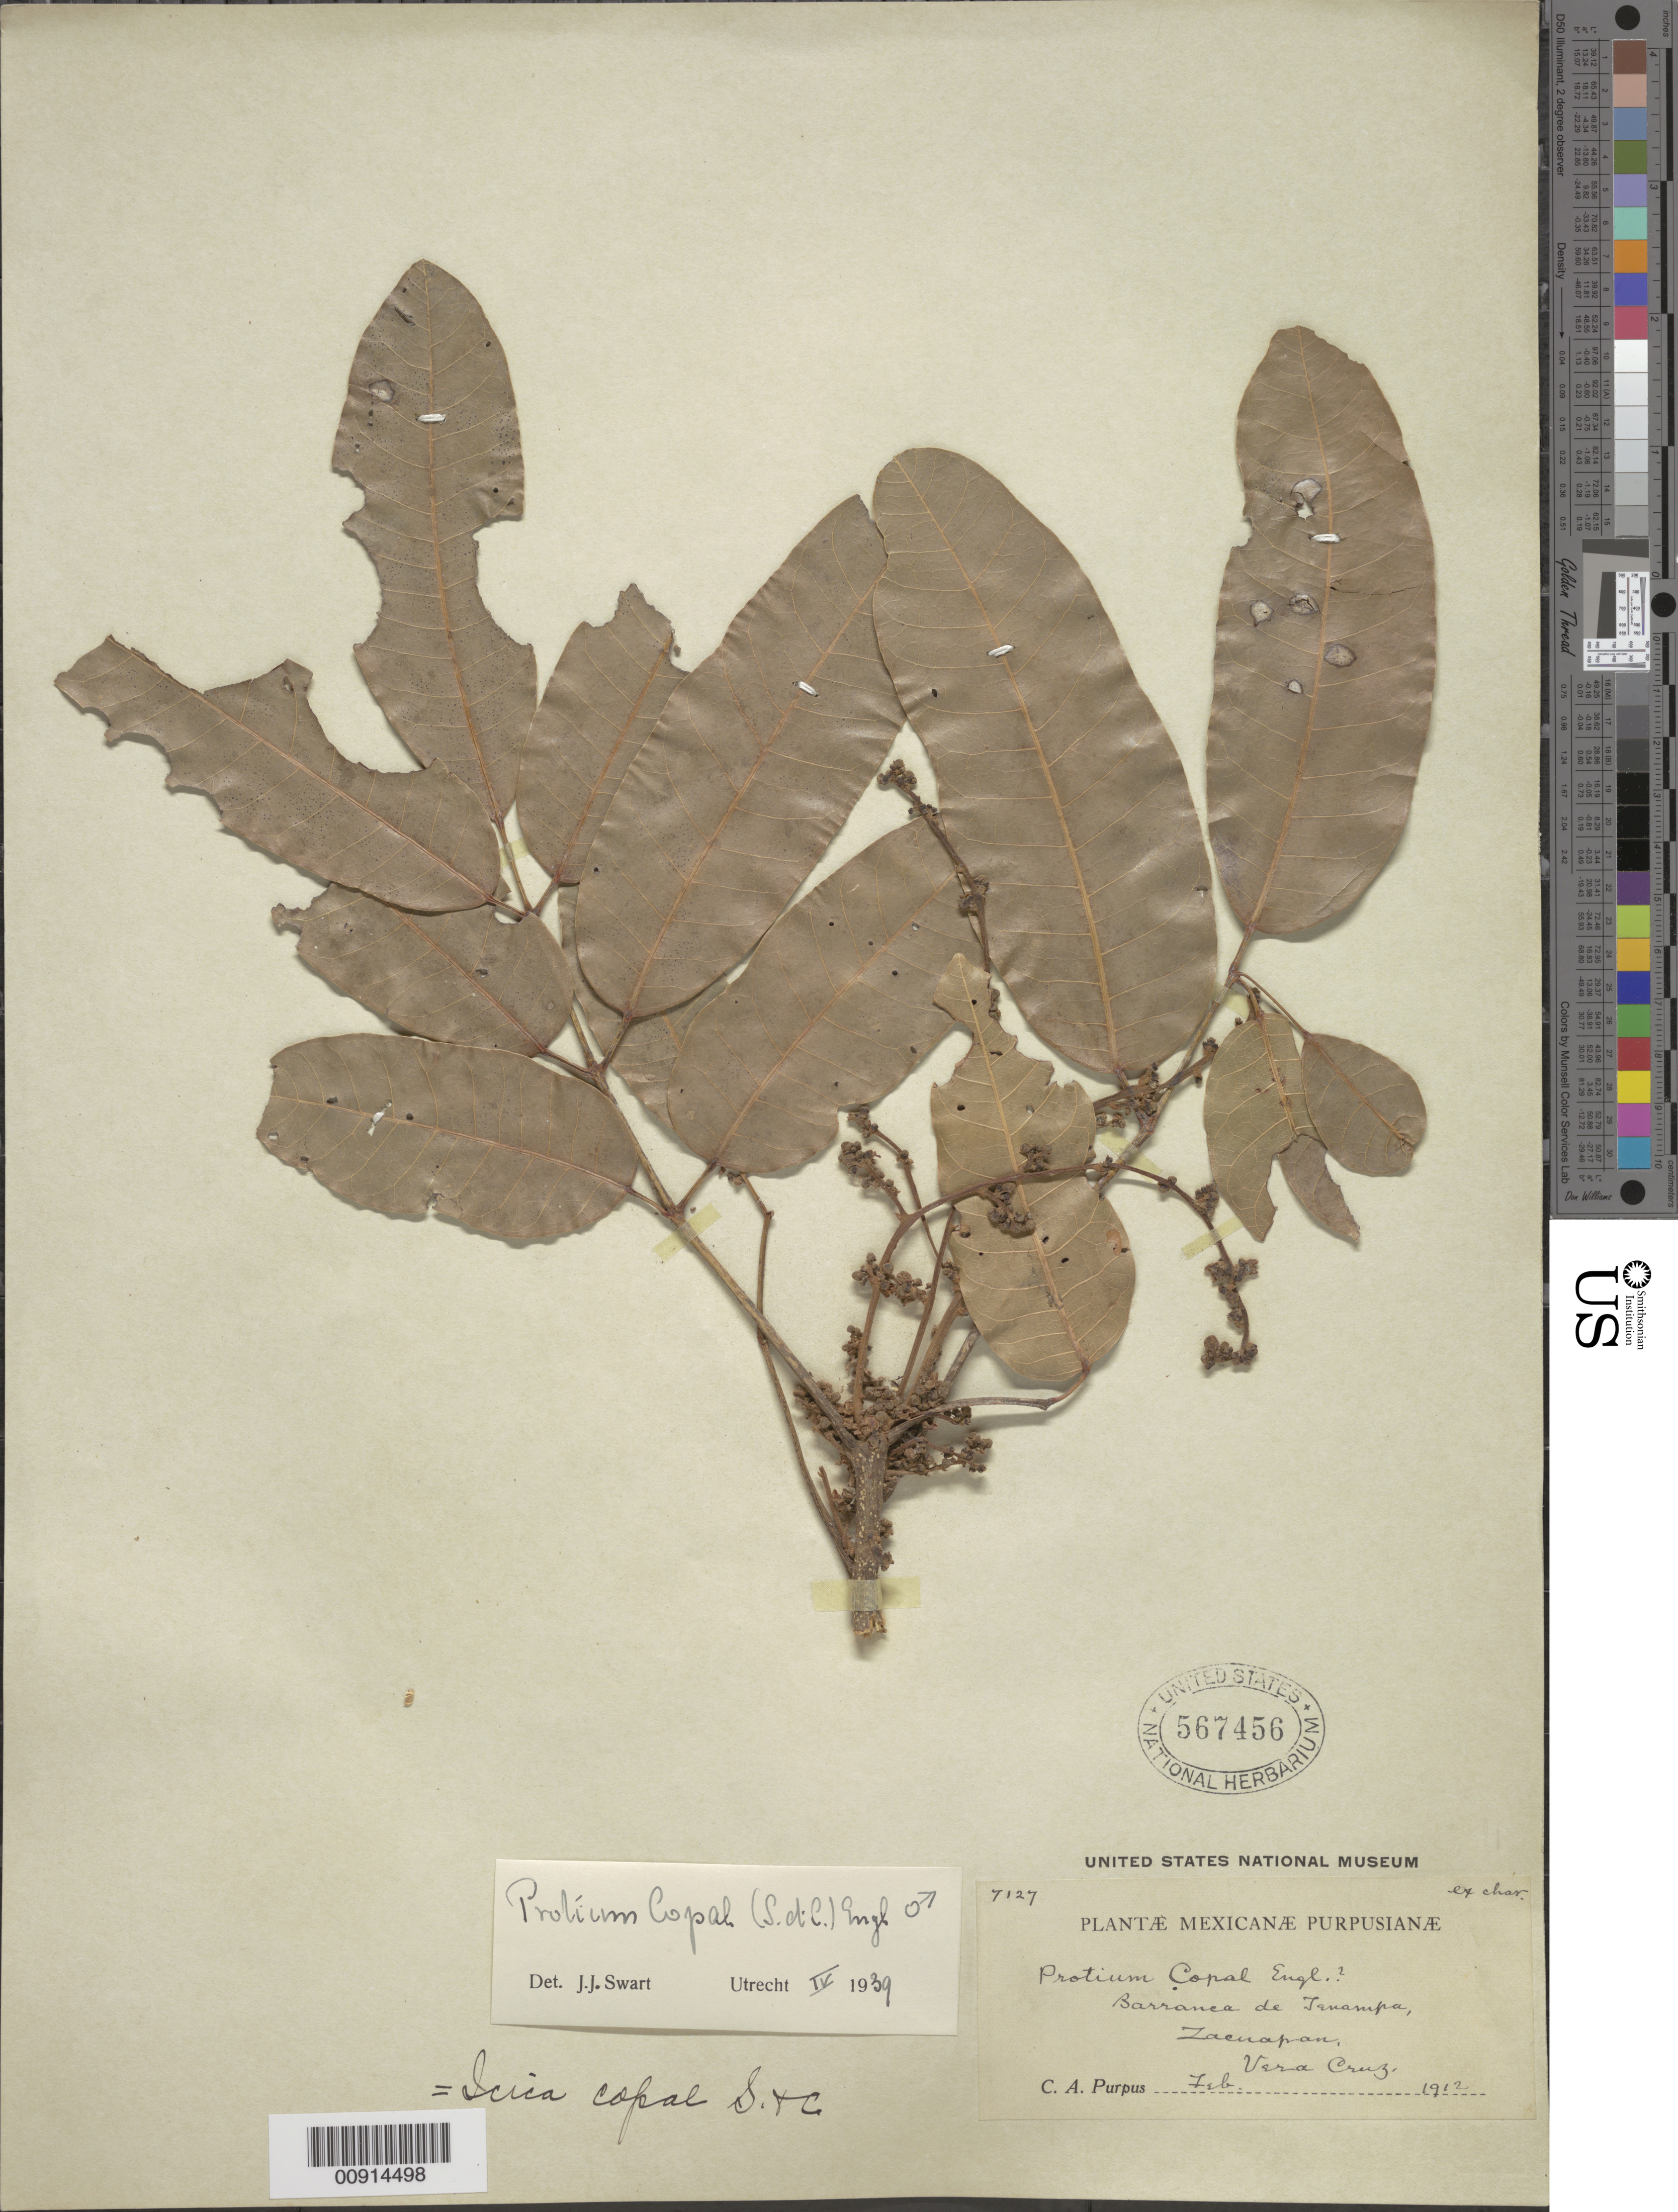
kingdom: Plantae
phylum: Tracheophyta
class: Magnoliopsida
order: Sapindales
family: Burseraceae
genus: Protium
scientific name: Protium copal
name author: (Schltdl. & Cham.) Engl.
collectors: C. A. Purpus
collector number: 7127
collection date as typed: Feb 1912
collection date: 1912-02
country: Mexico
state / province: Veracruz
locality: Barranca de Tenampa, Zacuapan, Veracruz.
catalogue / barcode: US 567456